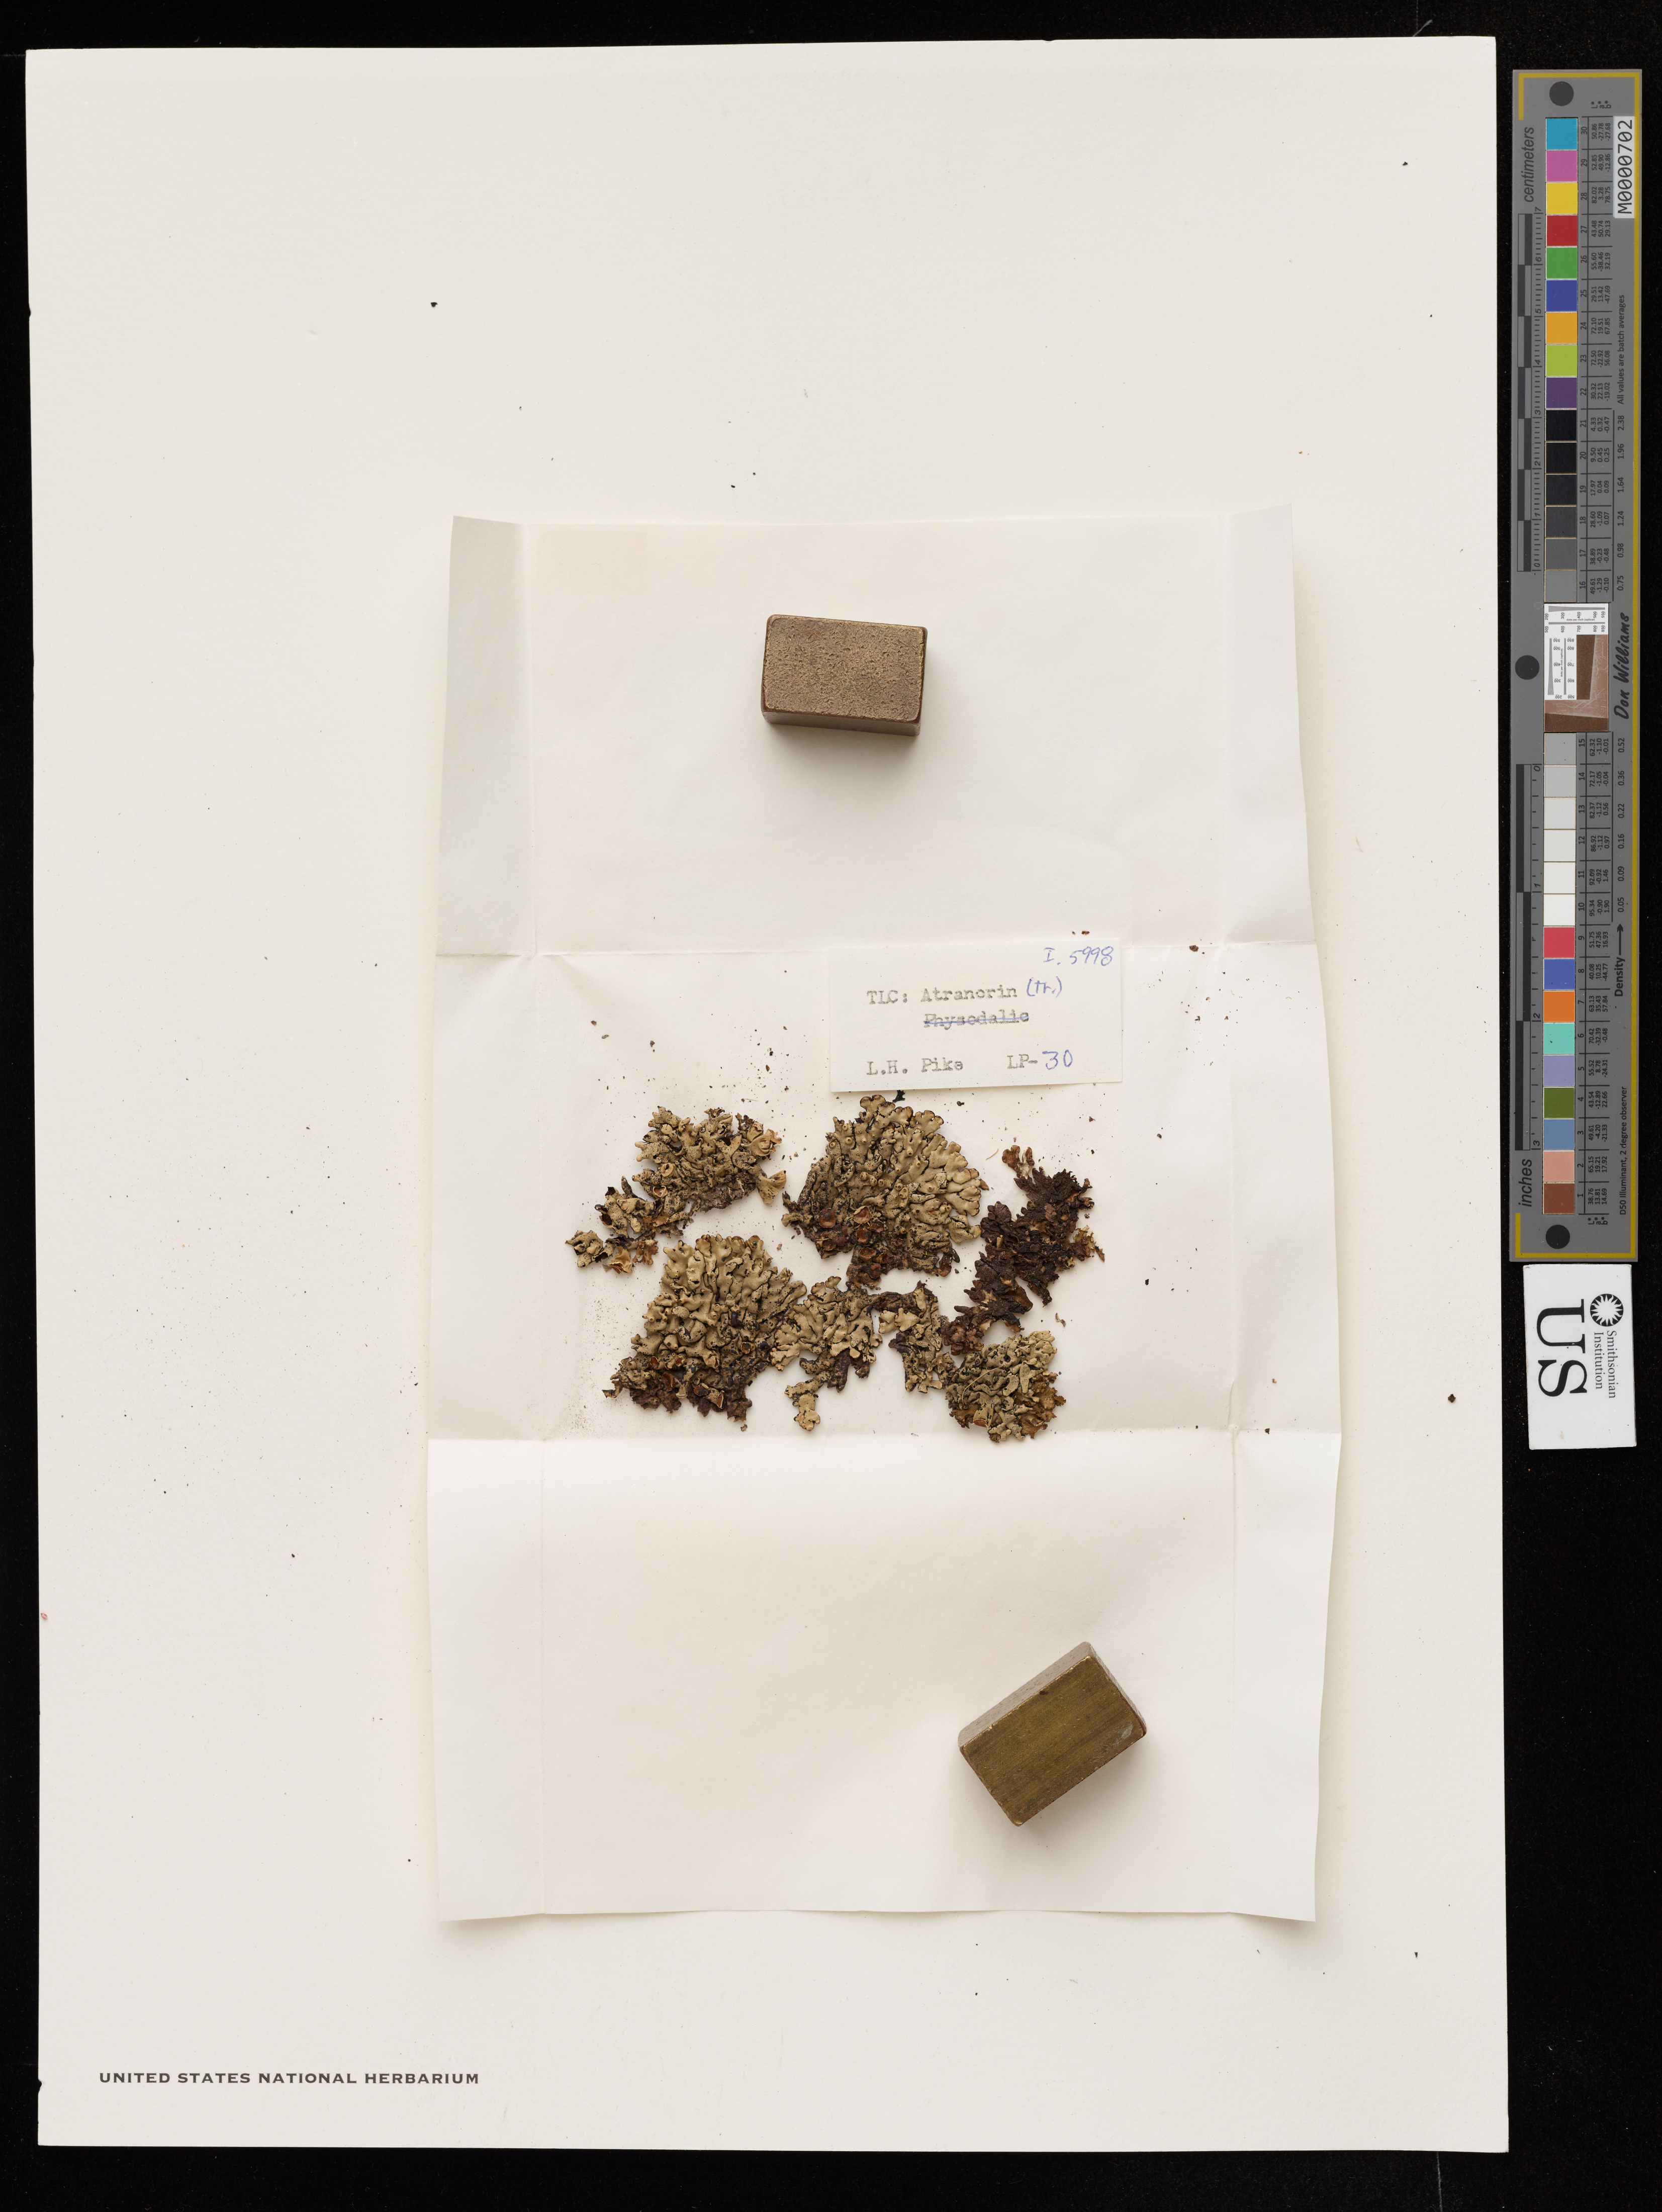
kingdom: Fungi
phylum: Ascomycota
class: Lecanoromycetes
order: Lecanorales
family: Parmeliaceae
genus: Hypogymnia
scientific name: Hypogymnia apinnata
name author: Goward & McCune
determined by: McCune, B.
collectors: R. Ireland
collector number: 5998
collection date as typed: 20 Jun 1962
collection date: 1962-06-20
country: United States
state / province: Washington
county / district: Skagit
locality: Cypress island